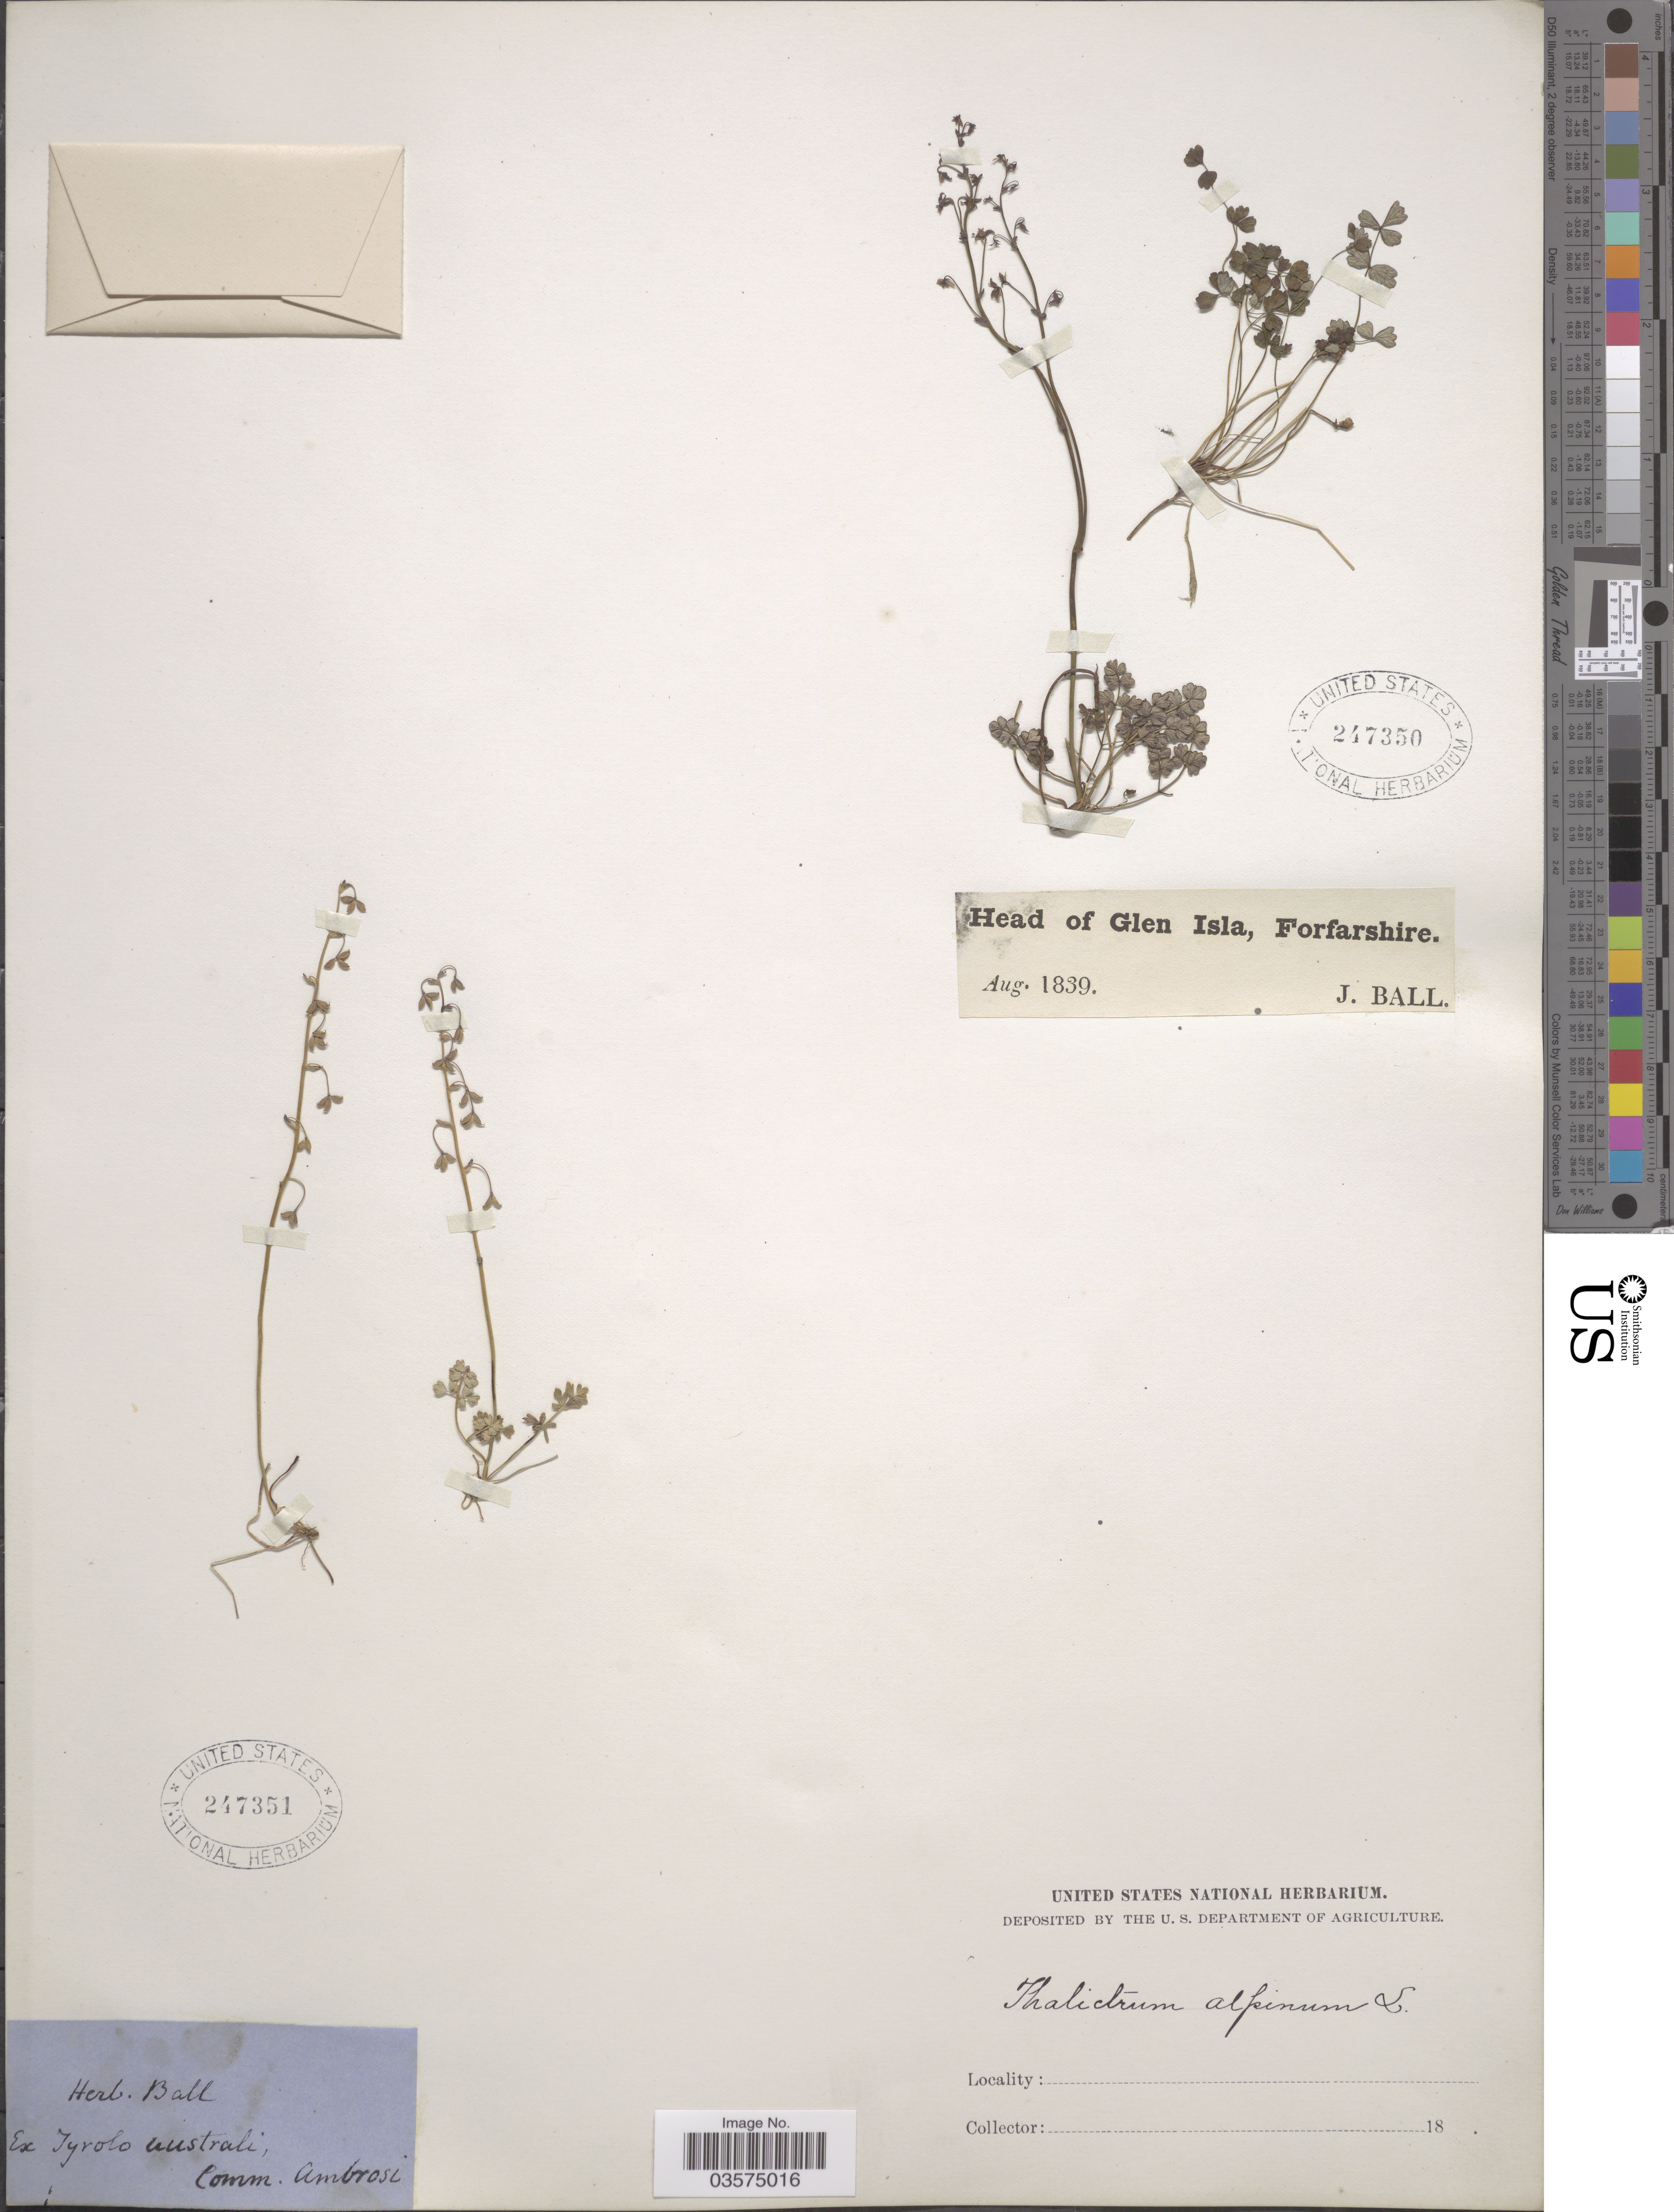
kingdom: Plantae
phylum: Tracheophyta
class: Magnoliopsida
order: Ranunculales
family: Ranunculaceae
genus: Thalictrum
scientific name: Thalictrum alpinum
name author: L.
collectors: ex herb. Ball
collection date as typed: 18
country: Italy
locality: Ex Tyrolo australi.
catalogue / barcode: US 247351